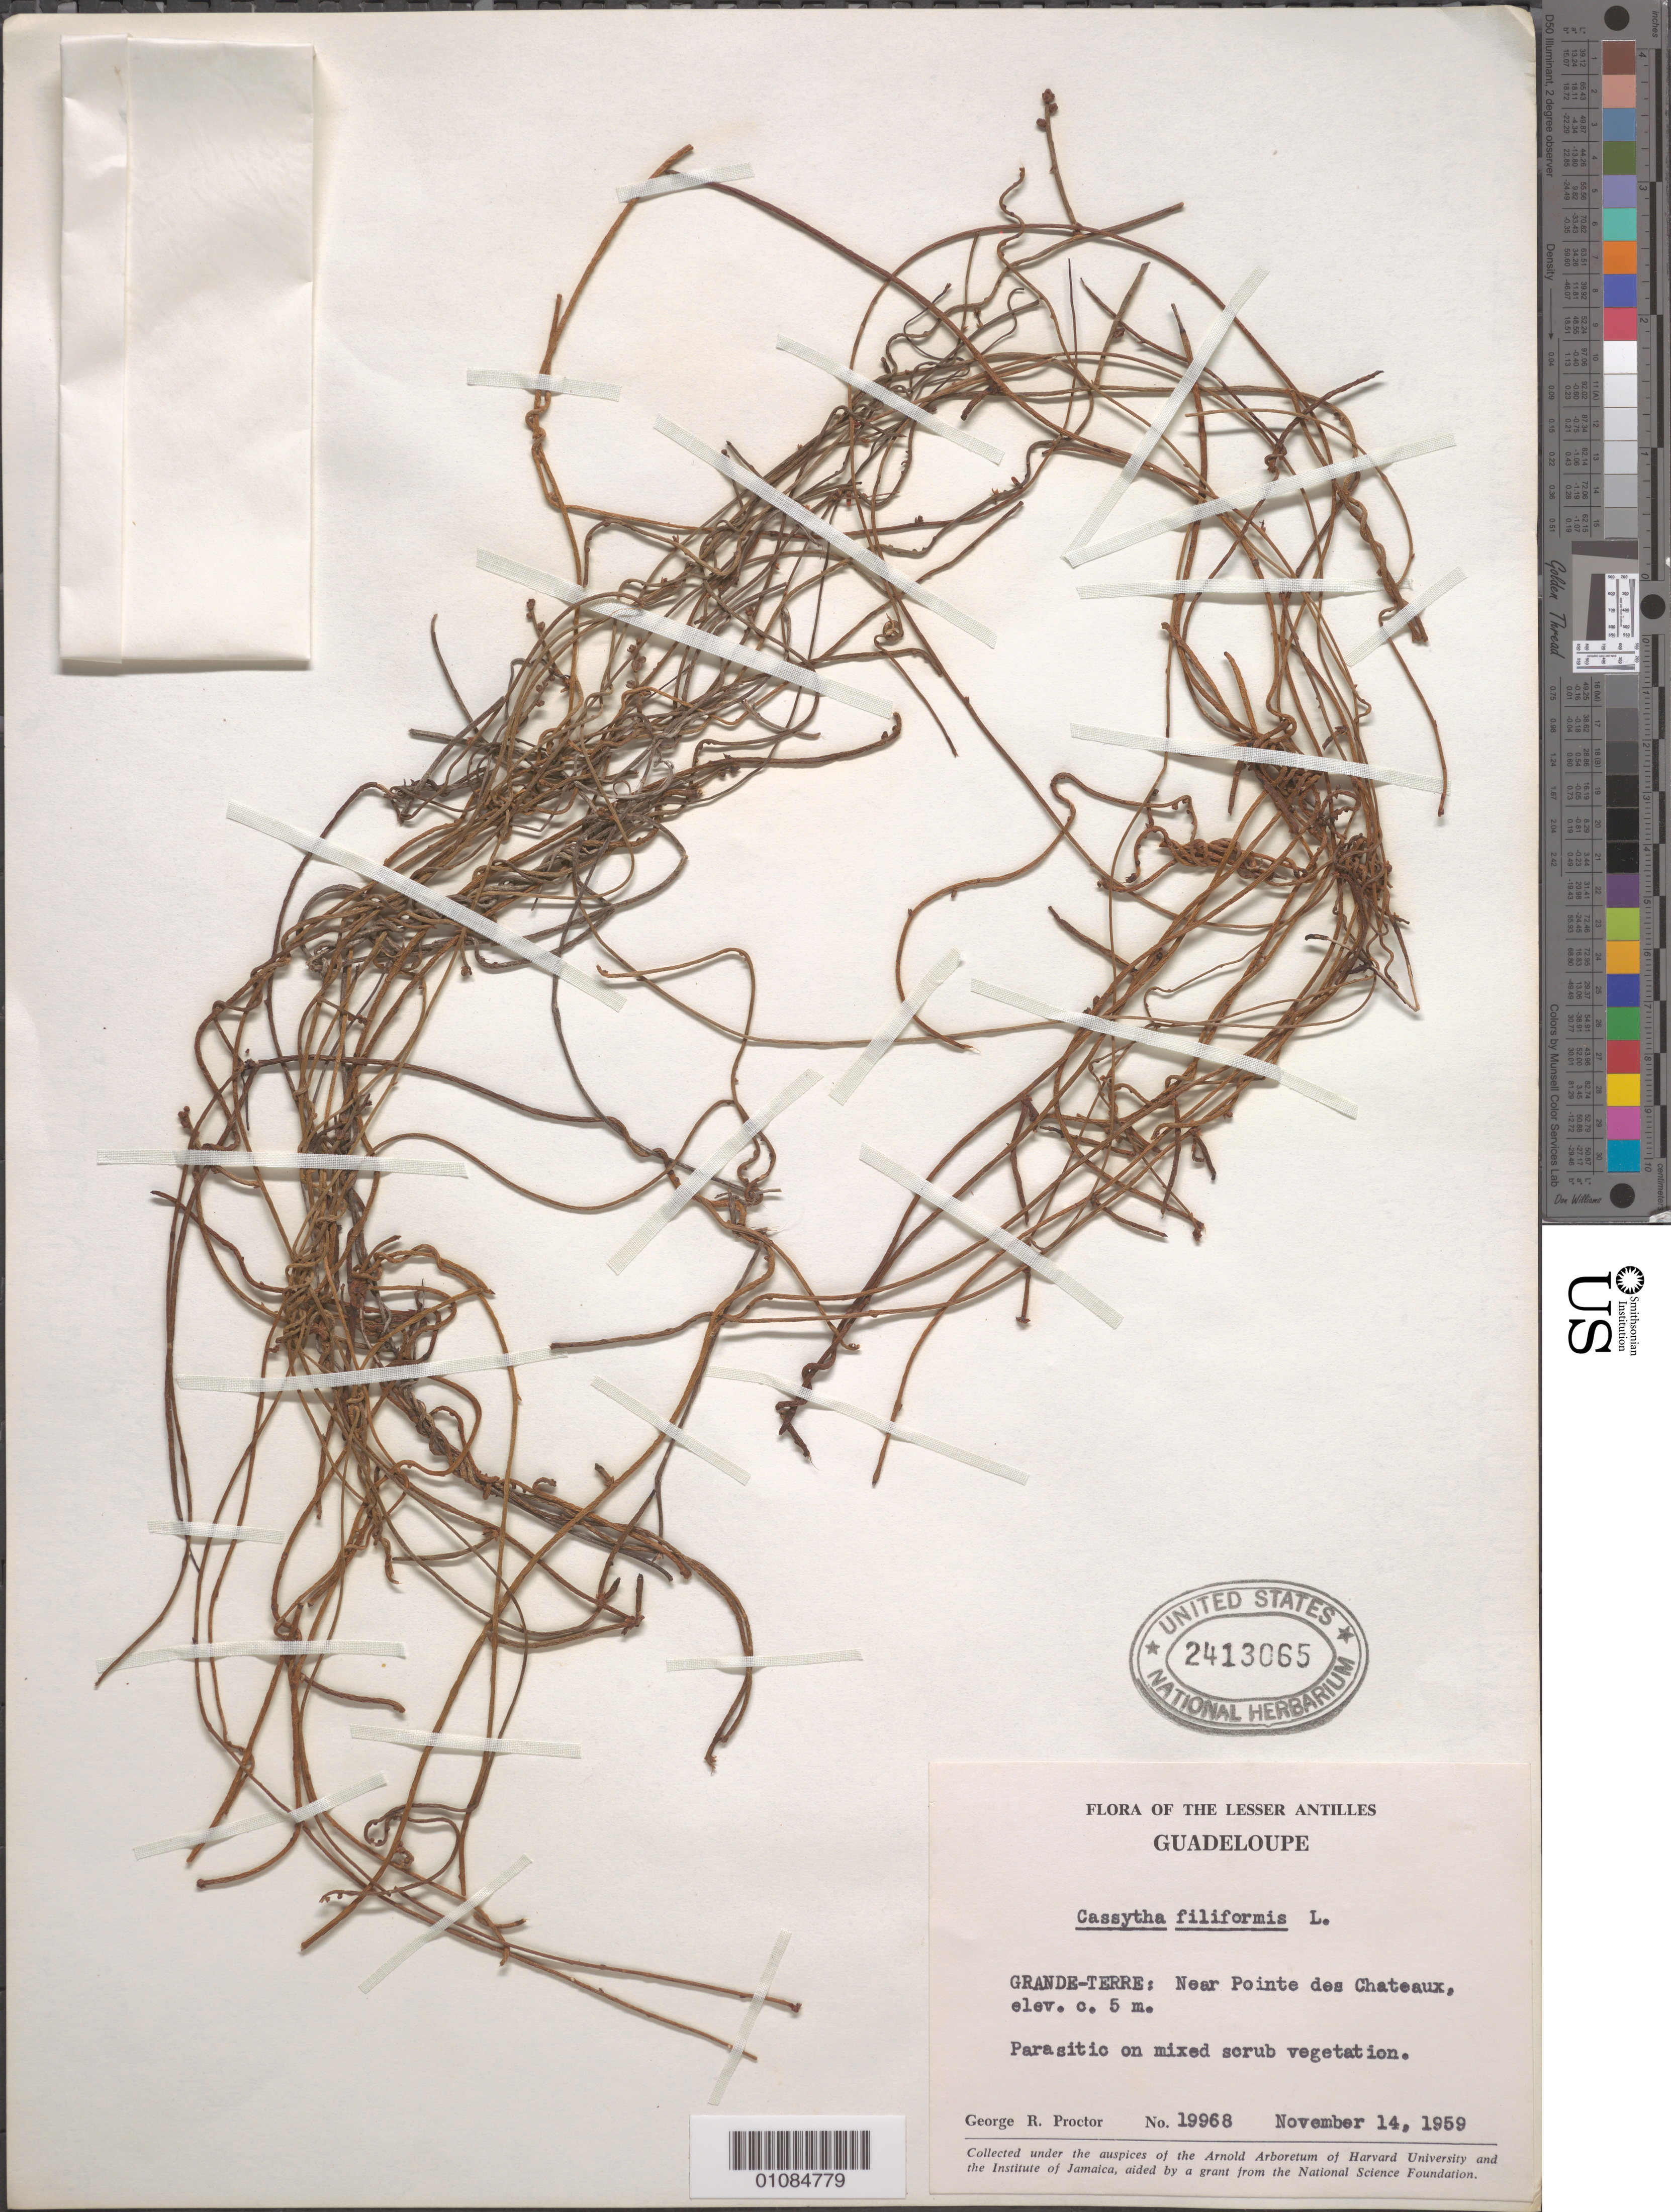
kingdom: Plantae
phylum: Tracheophyta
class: Magnoliopsida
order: Laurales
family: Lauraceae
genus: Cassytha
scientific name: Cassytha filiformis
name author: L.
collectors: G. R. Proctor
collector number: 19968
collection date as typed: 14 Nov 1959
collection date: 1959-11-14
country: Guadeloupe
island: Grande Terre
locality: Grande-Terre: near Pointe des Chateaux, elev. c. 5 m.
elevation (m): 5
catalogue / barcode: US 2413065